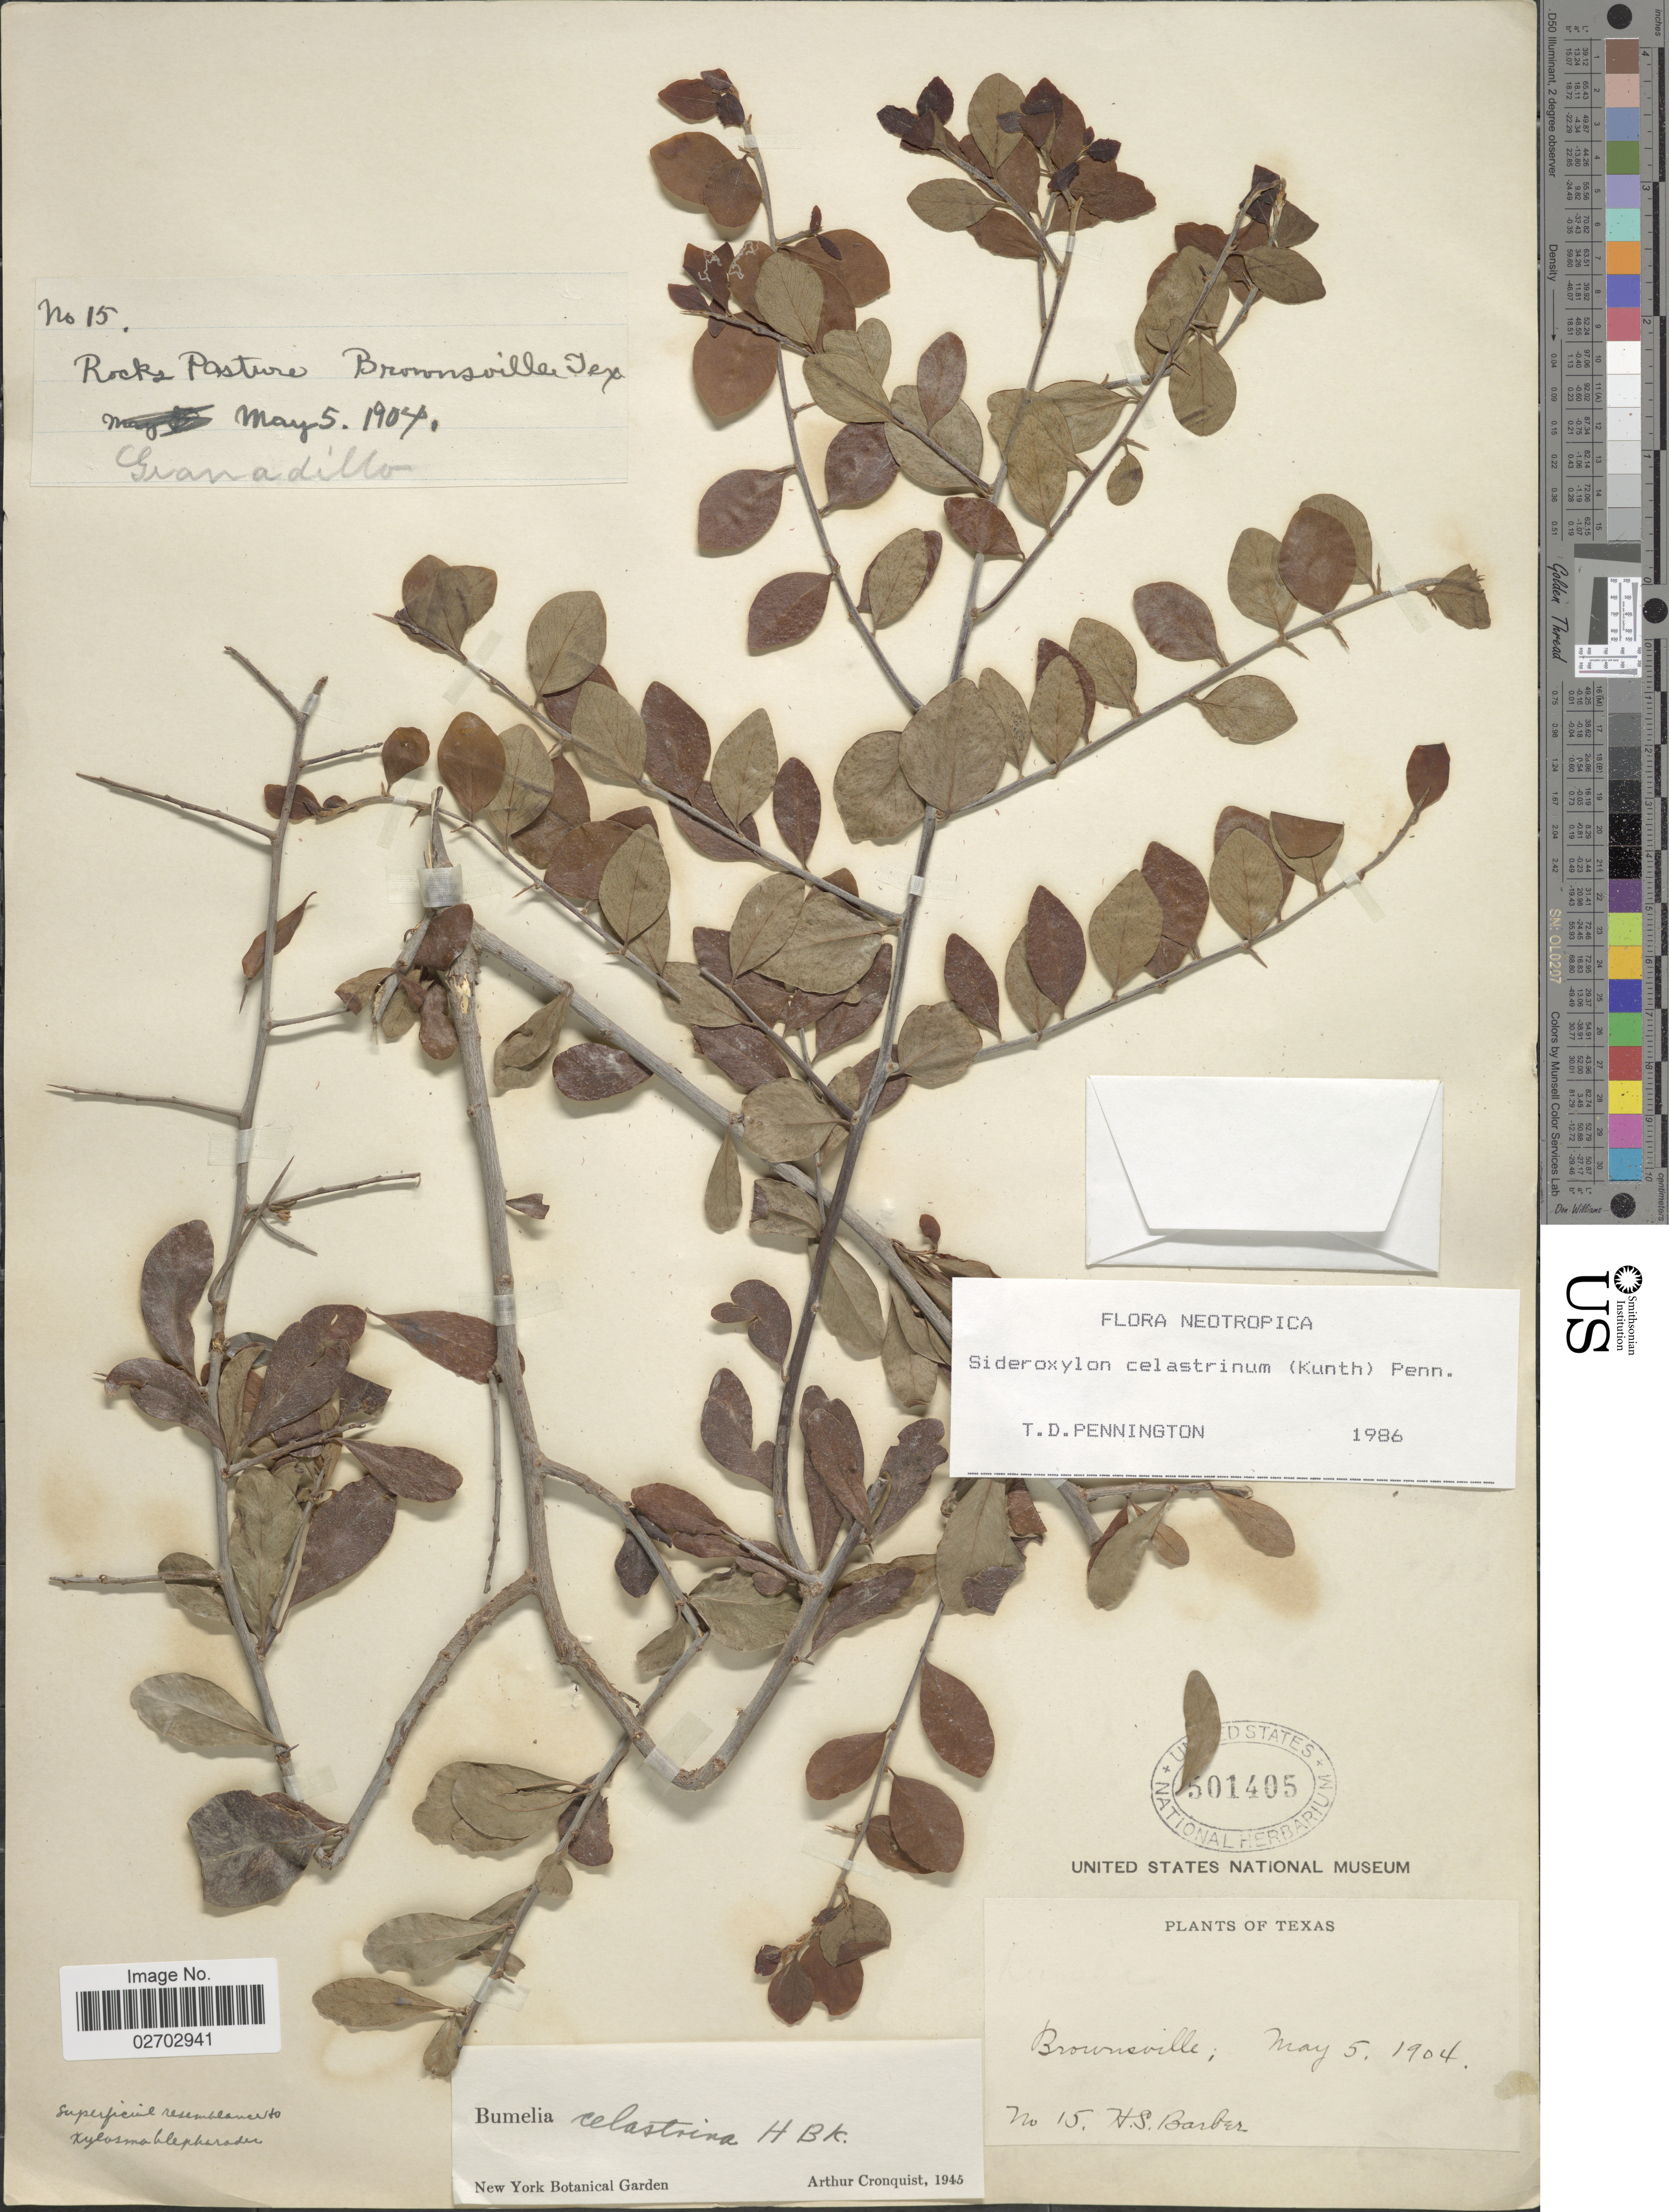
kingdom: Plantae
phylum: Tracheophyta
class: Magnoliopsida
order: Ericales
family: Sapotaceae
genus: Sideroxylon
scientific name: Sideroxylon celastrinum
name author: (Kunth) T.D. Penn.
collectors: H. Barber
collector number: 15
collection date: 1904-05-05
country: United States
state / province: Texas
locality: Brownsville, Granadillo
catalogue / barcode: US 501405